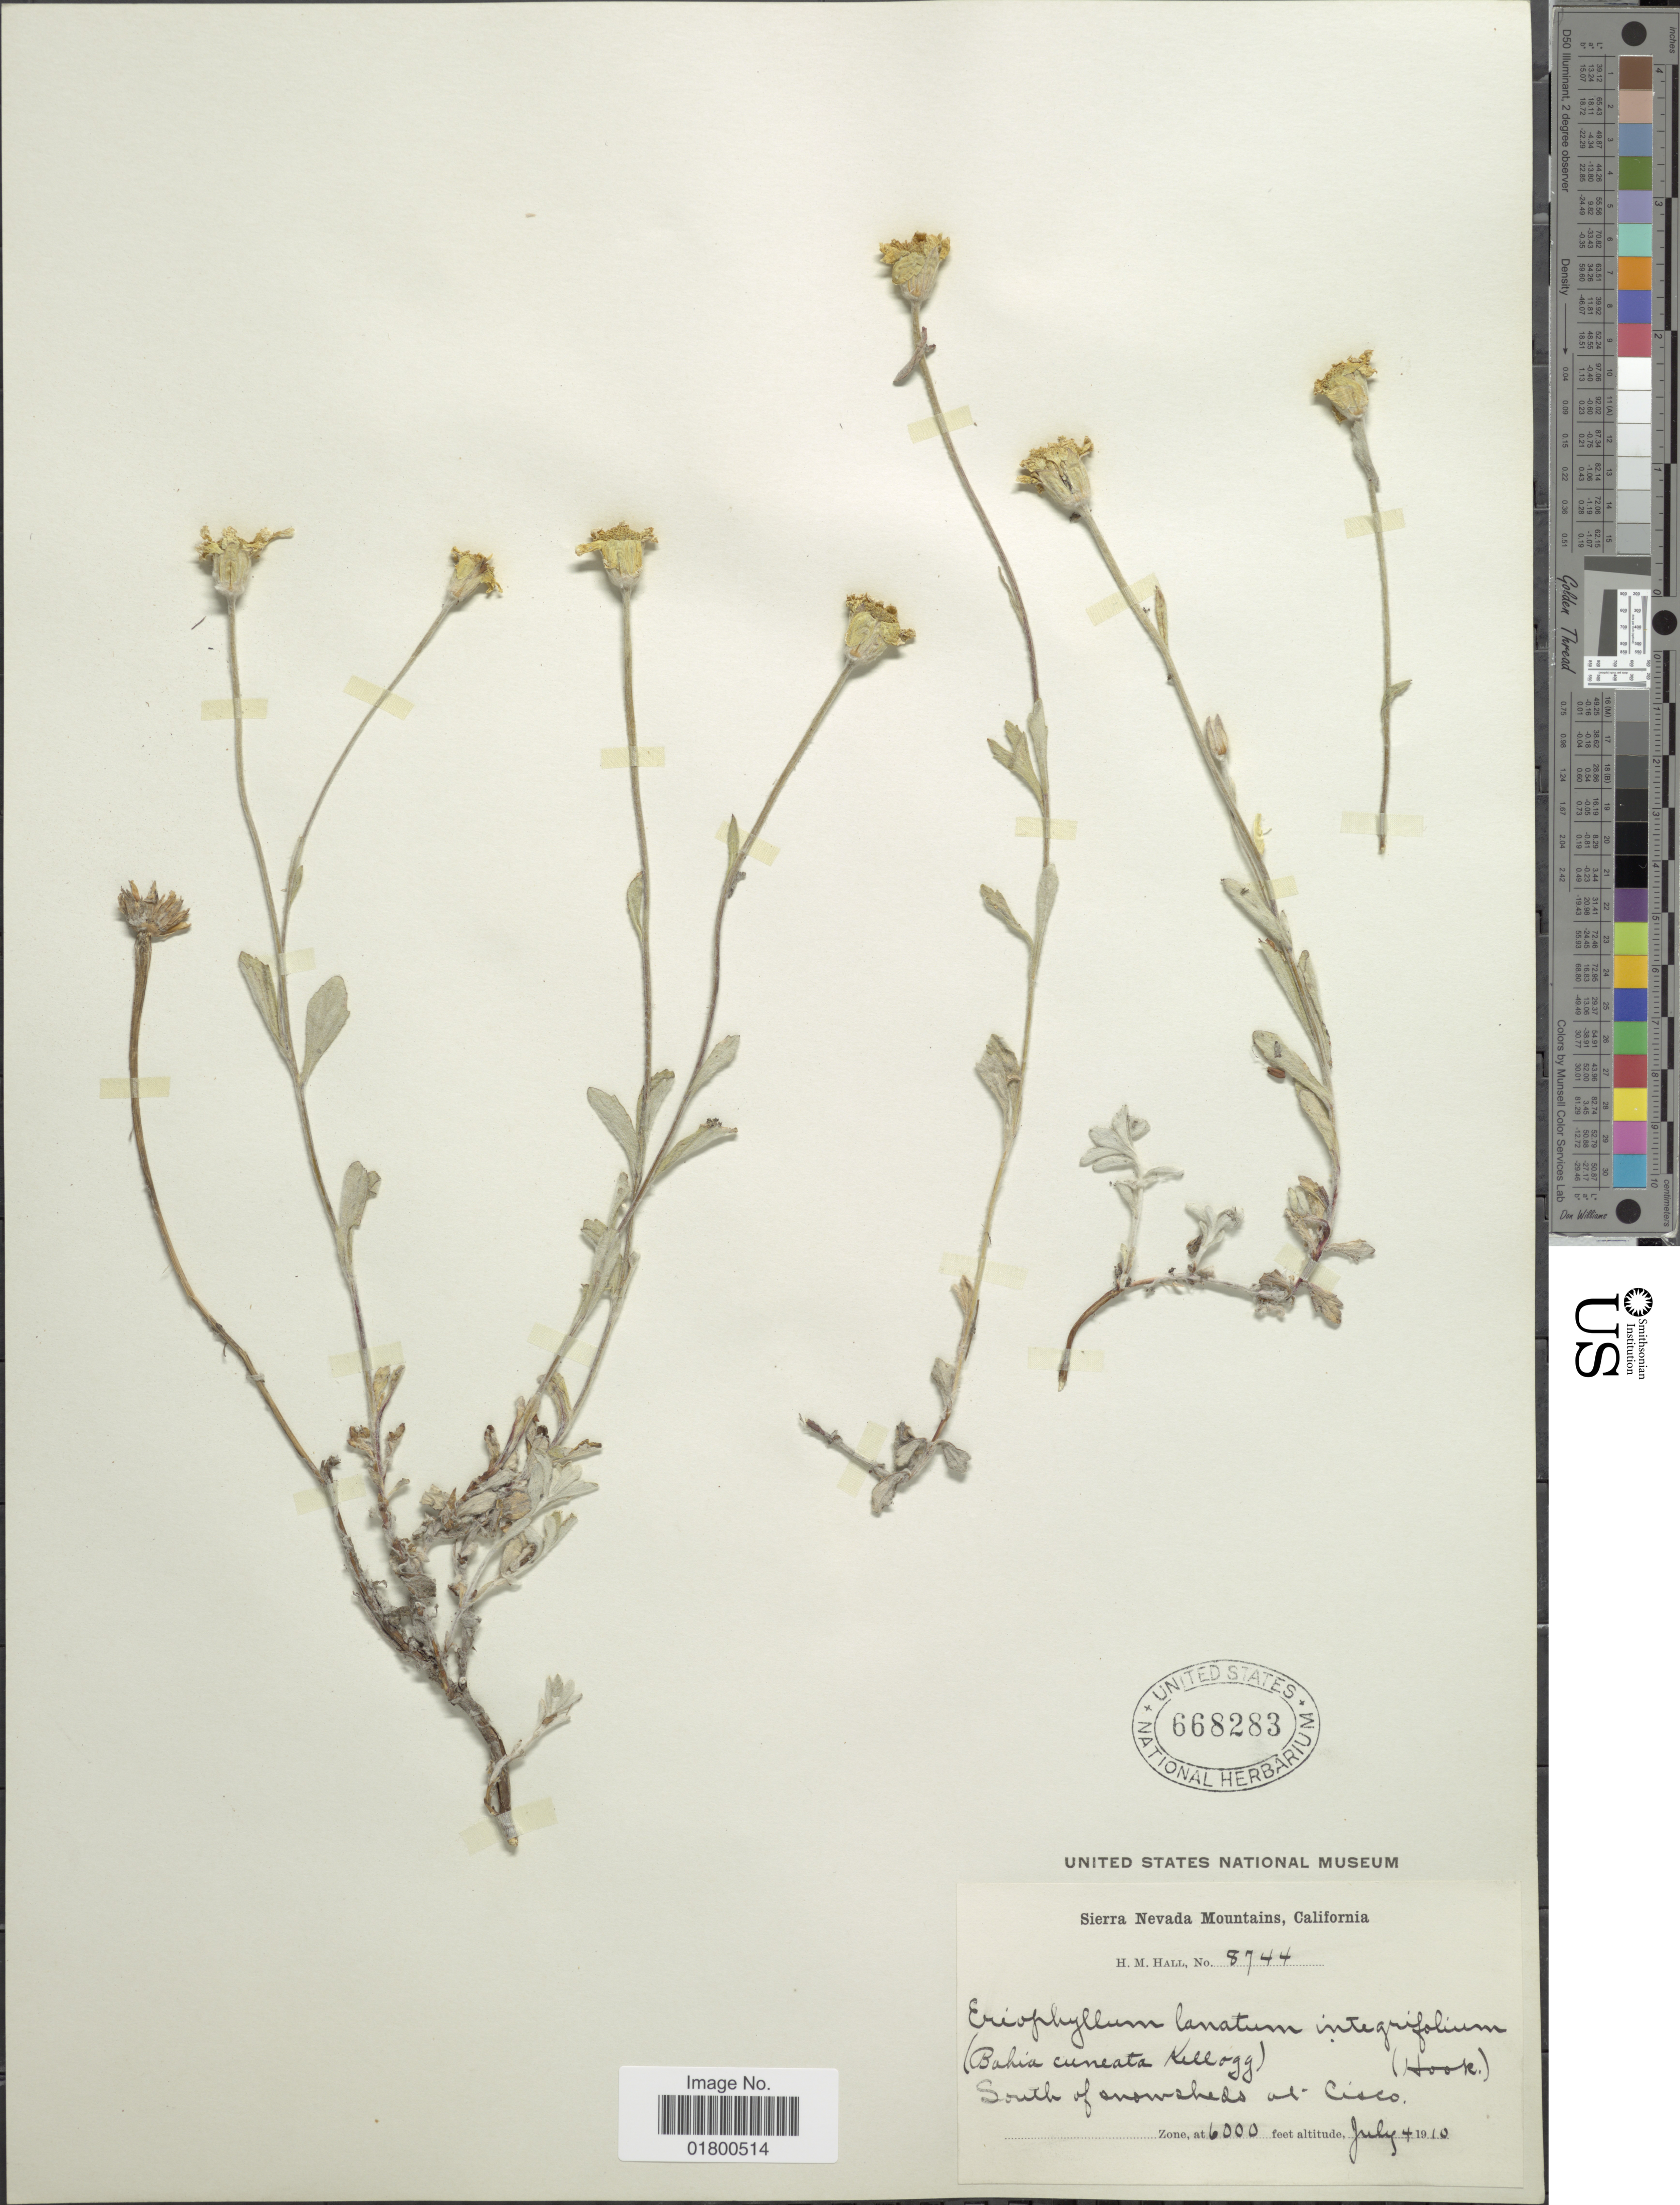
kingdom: Plantae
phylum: Tracheophyta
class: Magnoliopsida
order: Asterales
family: Asteraceae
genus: Eriophyllum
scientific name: Eriophyllum obovatum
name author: Greene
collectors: H. M. Hall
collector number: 8744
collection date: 1910-07-04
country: United States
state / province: California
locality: Sierra Nevada Mountains, California, South of snowsheds at Cisco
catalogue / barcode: US 668283